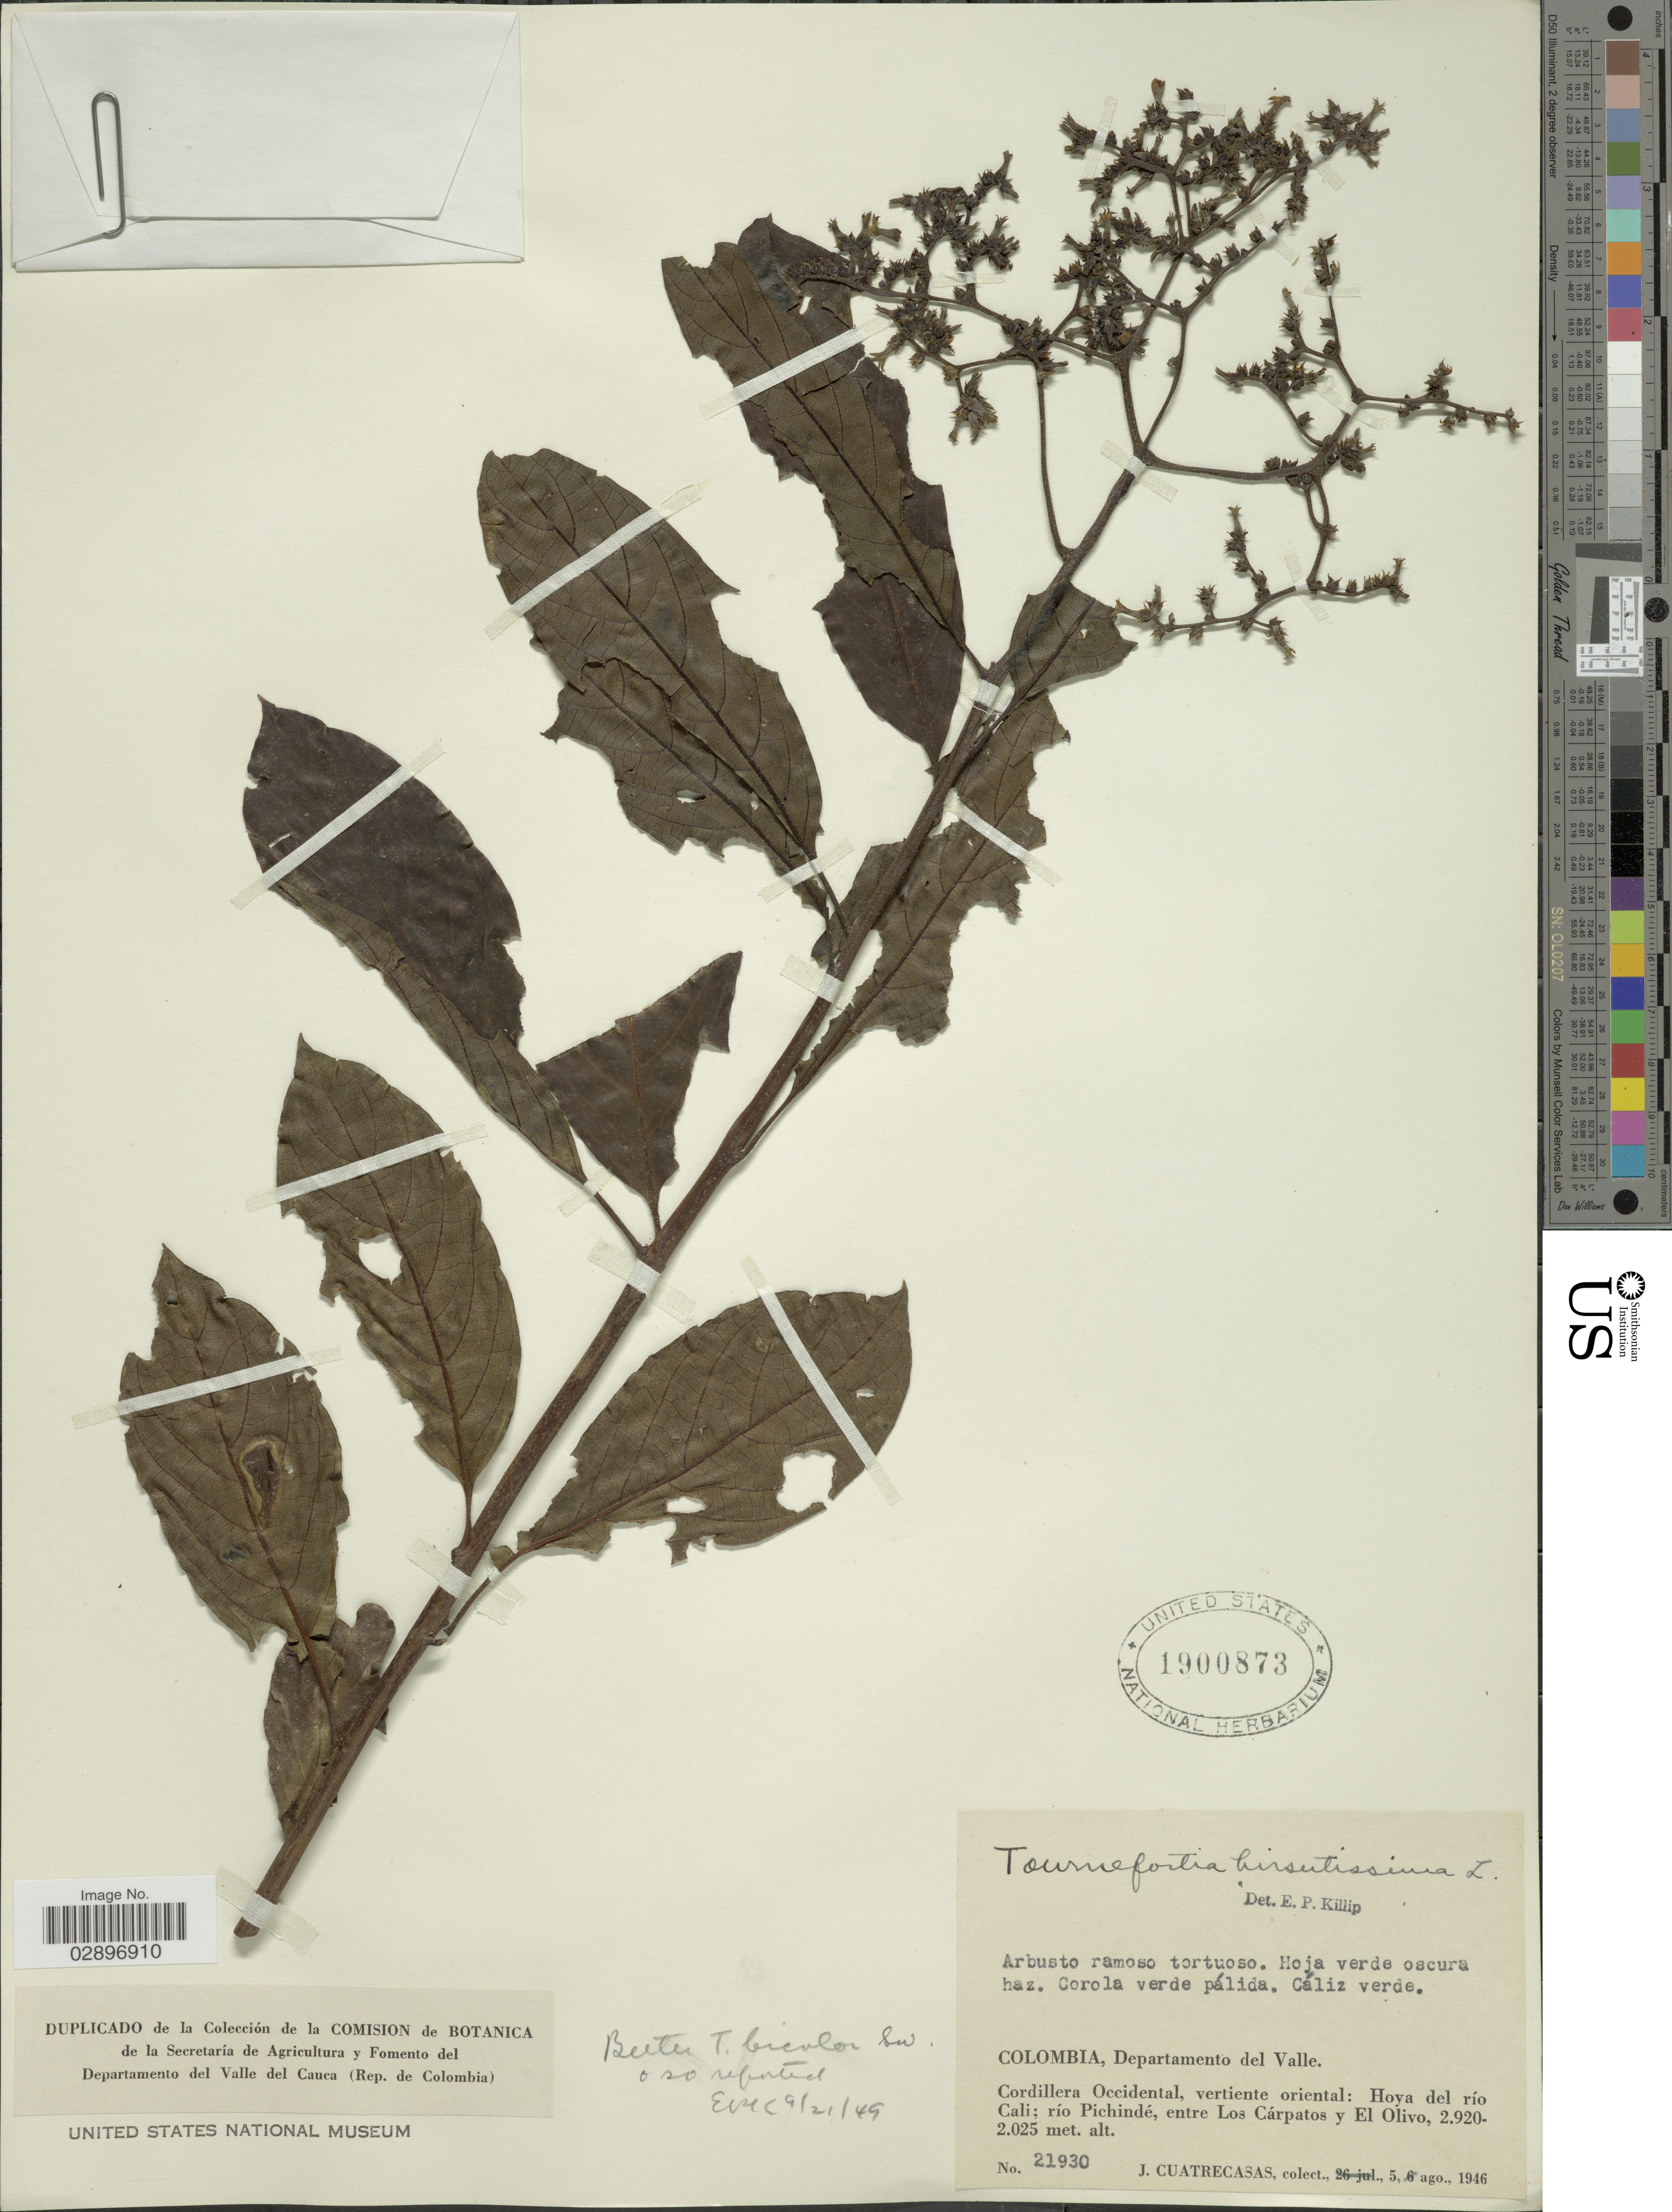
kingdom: Plantae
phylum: Tracheophyta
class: Magnoliopsida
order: Boraginales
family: Heliotropiaceae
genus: Tournefortia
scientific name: Tournefortia bicolor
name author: Sw.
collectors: J. Cuatrecasas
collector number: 21930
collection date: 1946-08-05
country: Colombia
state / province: Valle del Cauca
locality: Departamento del Valle. Cordillera Occidental, vertiente oriental: Hoya del río Cali: río Pichindé, entre Los Cárpatos y El Olivo.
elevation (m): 2025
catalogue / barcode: US 1900873